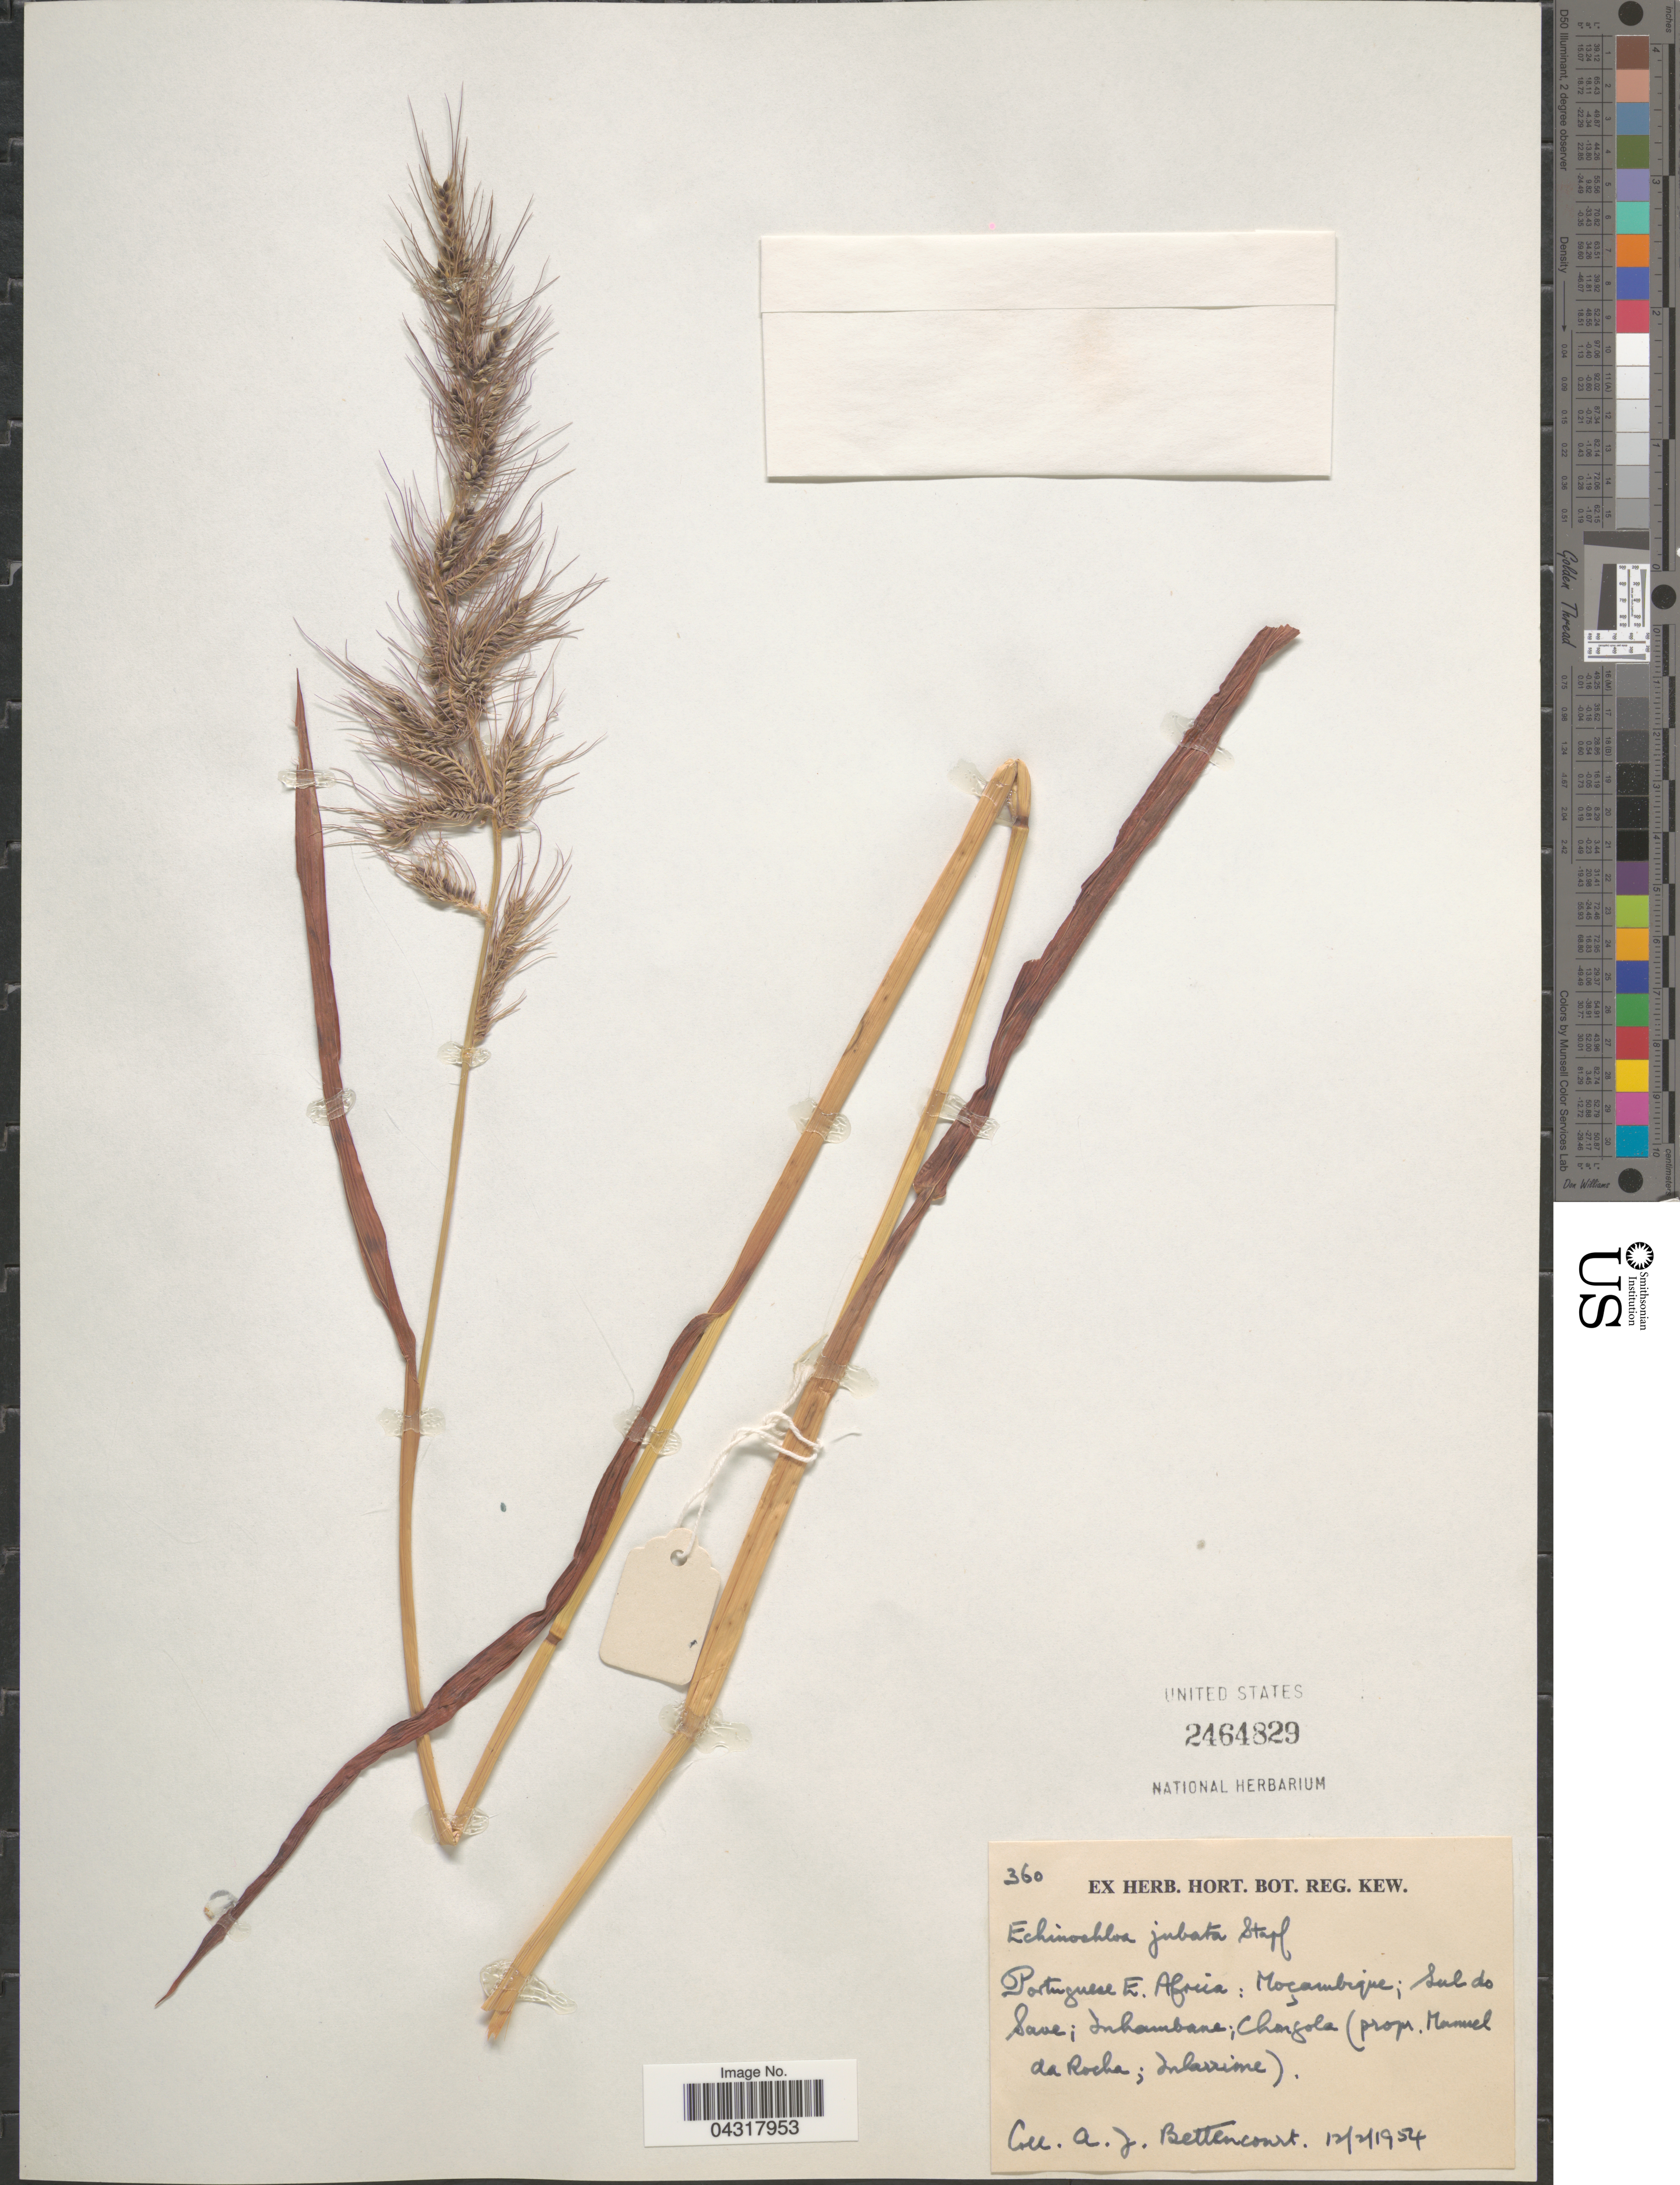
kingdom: Plantae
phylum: Tracheophyta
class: Liliopsida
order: Poales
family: Poaceae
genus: Echinochloa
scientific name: Echinochloa jubata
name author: Stapf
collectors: A. Bettencourt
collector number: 360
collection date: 1954-02-12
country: Mozambique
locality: Portuguese E. Africa: Moçambique; Sul do Save; Inhambane; Chargola (propr. Manuel da Rocha; Inlavime)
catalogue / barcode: US 2464829